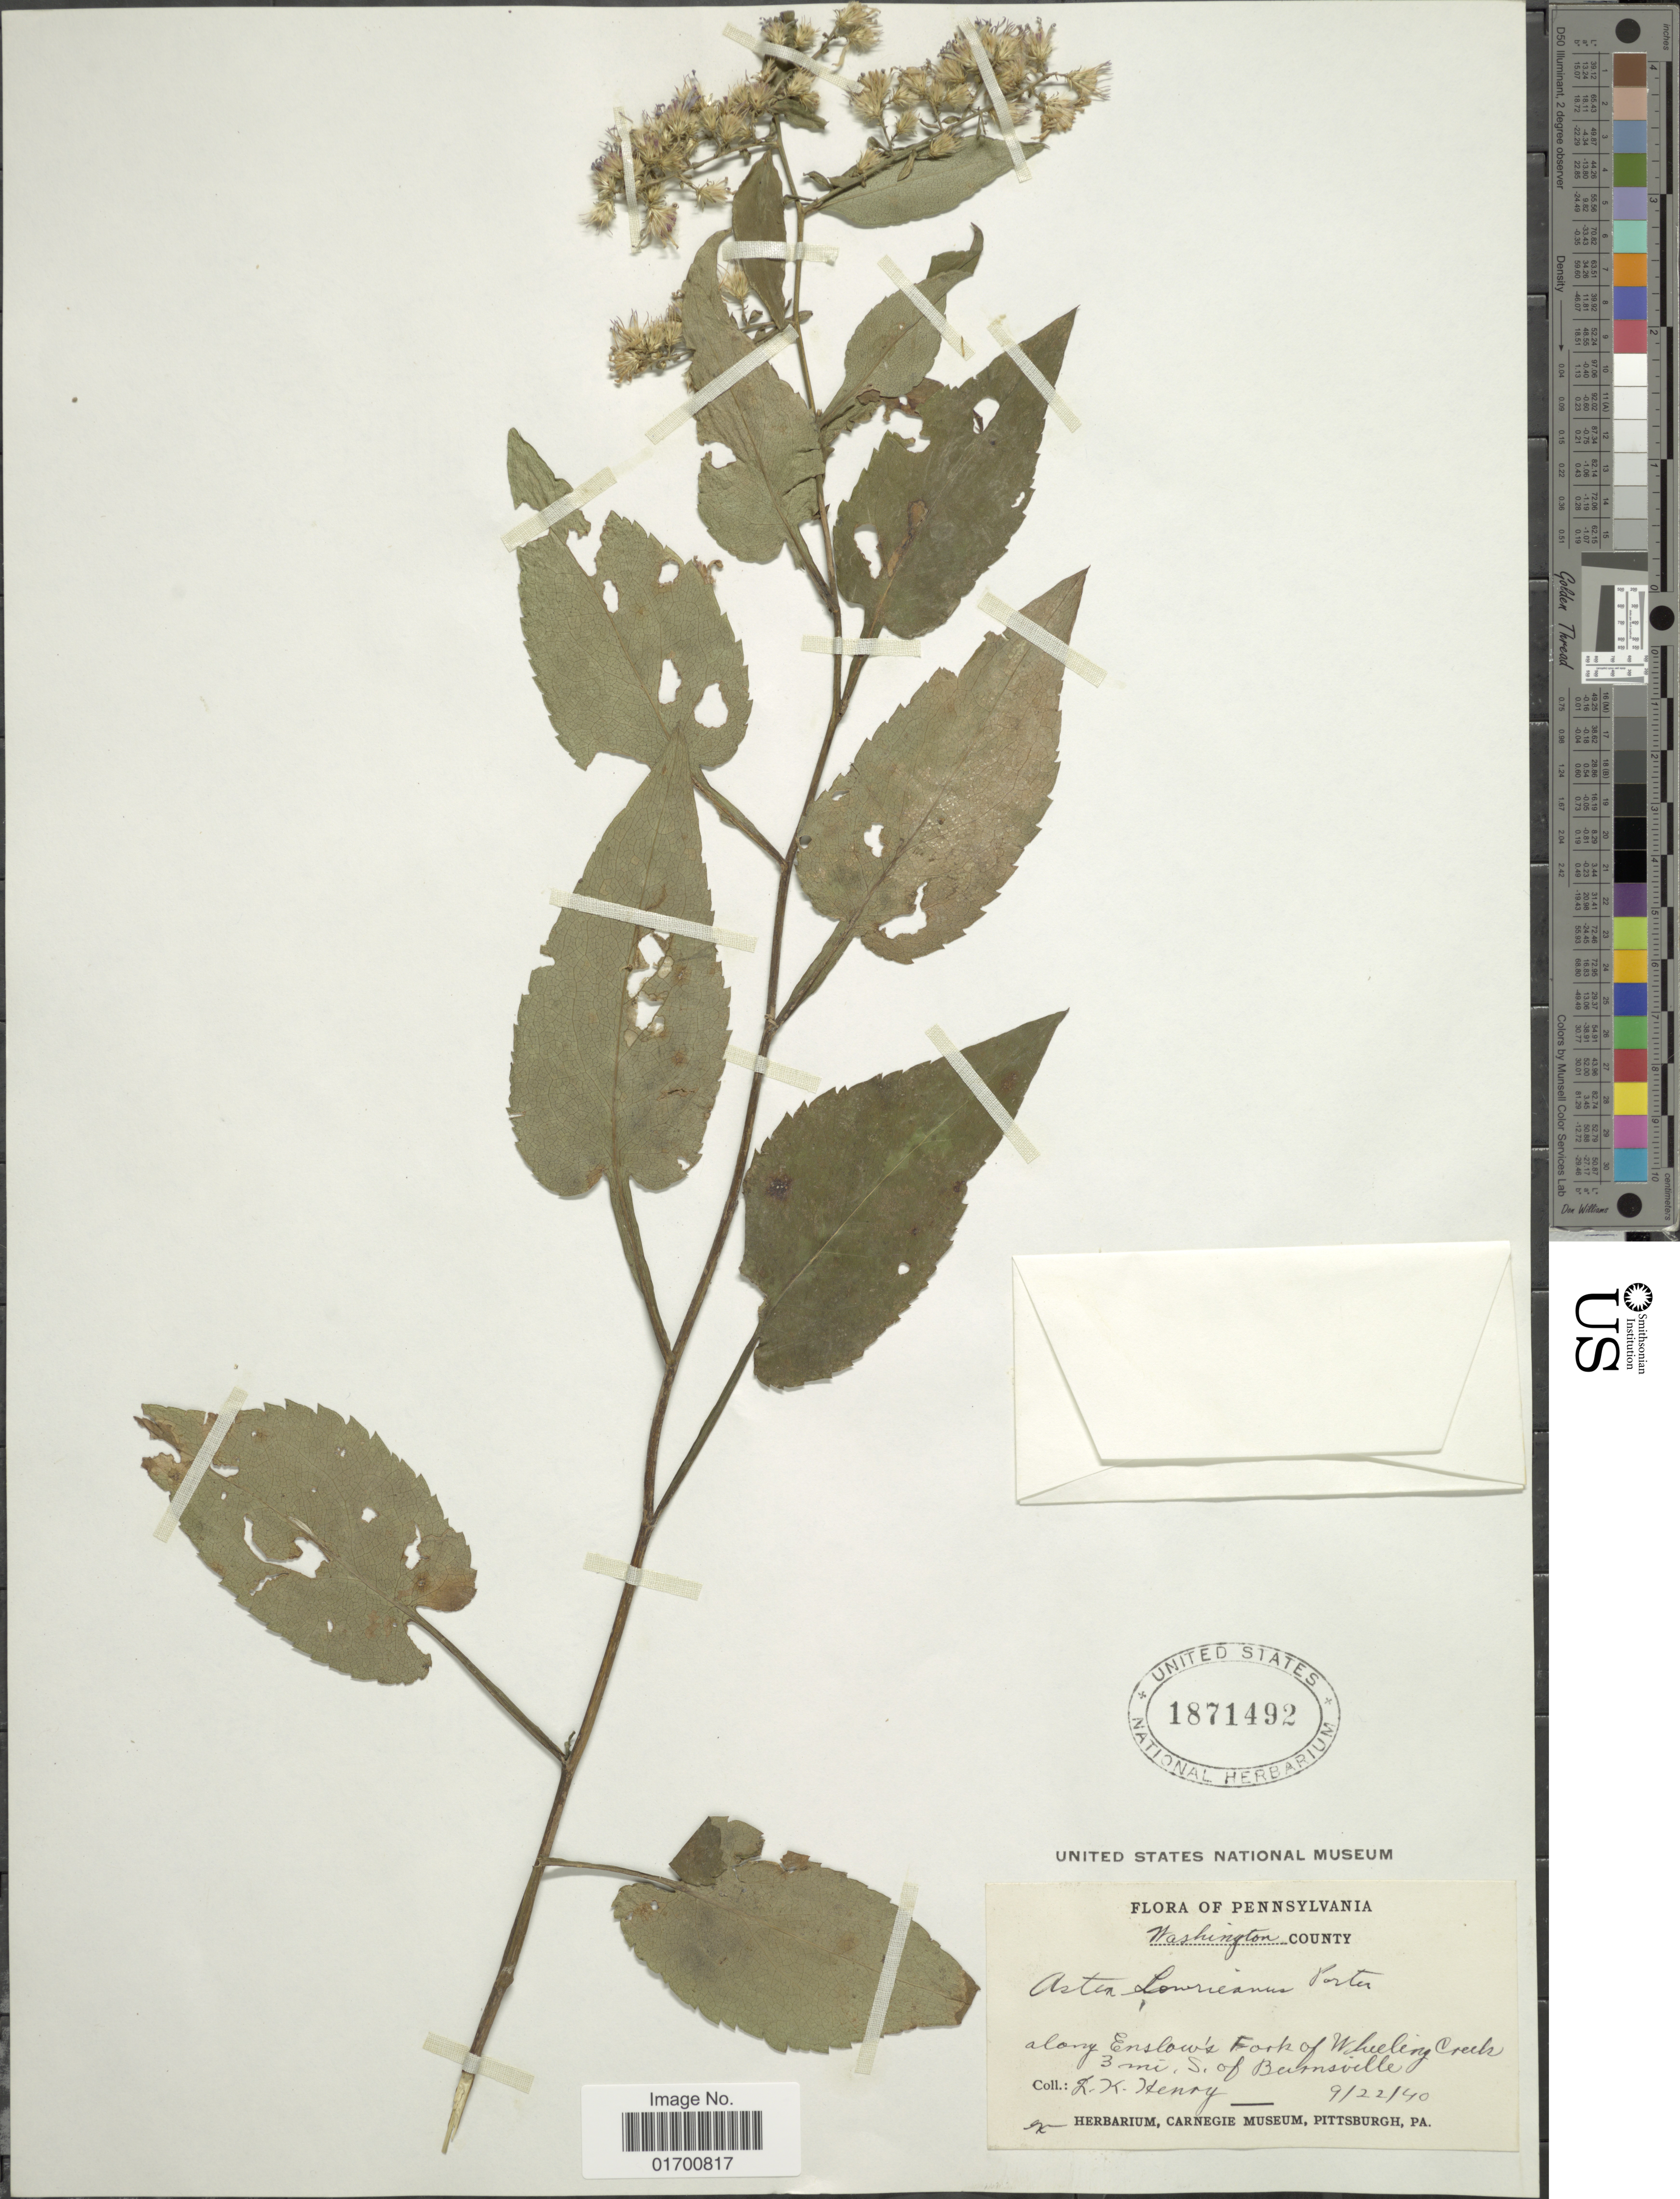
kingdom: Plantae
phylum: Tracheophyta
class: Magnoliopsida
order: Asterales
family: Asteraceae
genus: Symphyotrichum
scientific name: Symphyotrichum lowrieanum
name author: (Porter) G.L. Nesom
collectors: L. K. Henry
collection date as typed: Transcribed d/m/y: 22/9/40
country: United States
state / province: Pennsylvania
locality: Washington County, along Enslow's Fork of Wheeling Creek, 3 m i. S. of Burnsville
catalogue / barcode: US 1871492